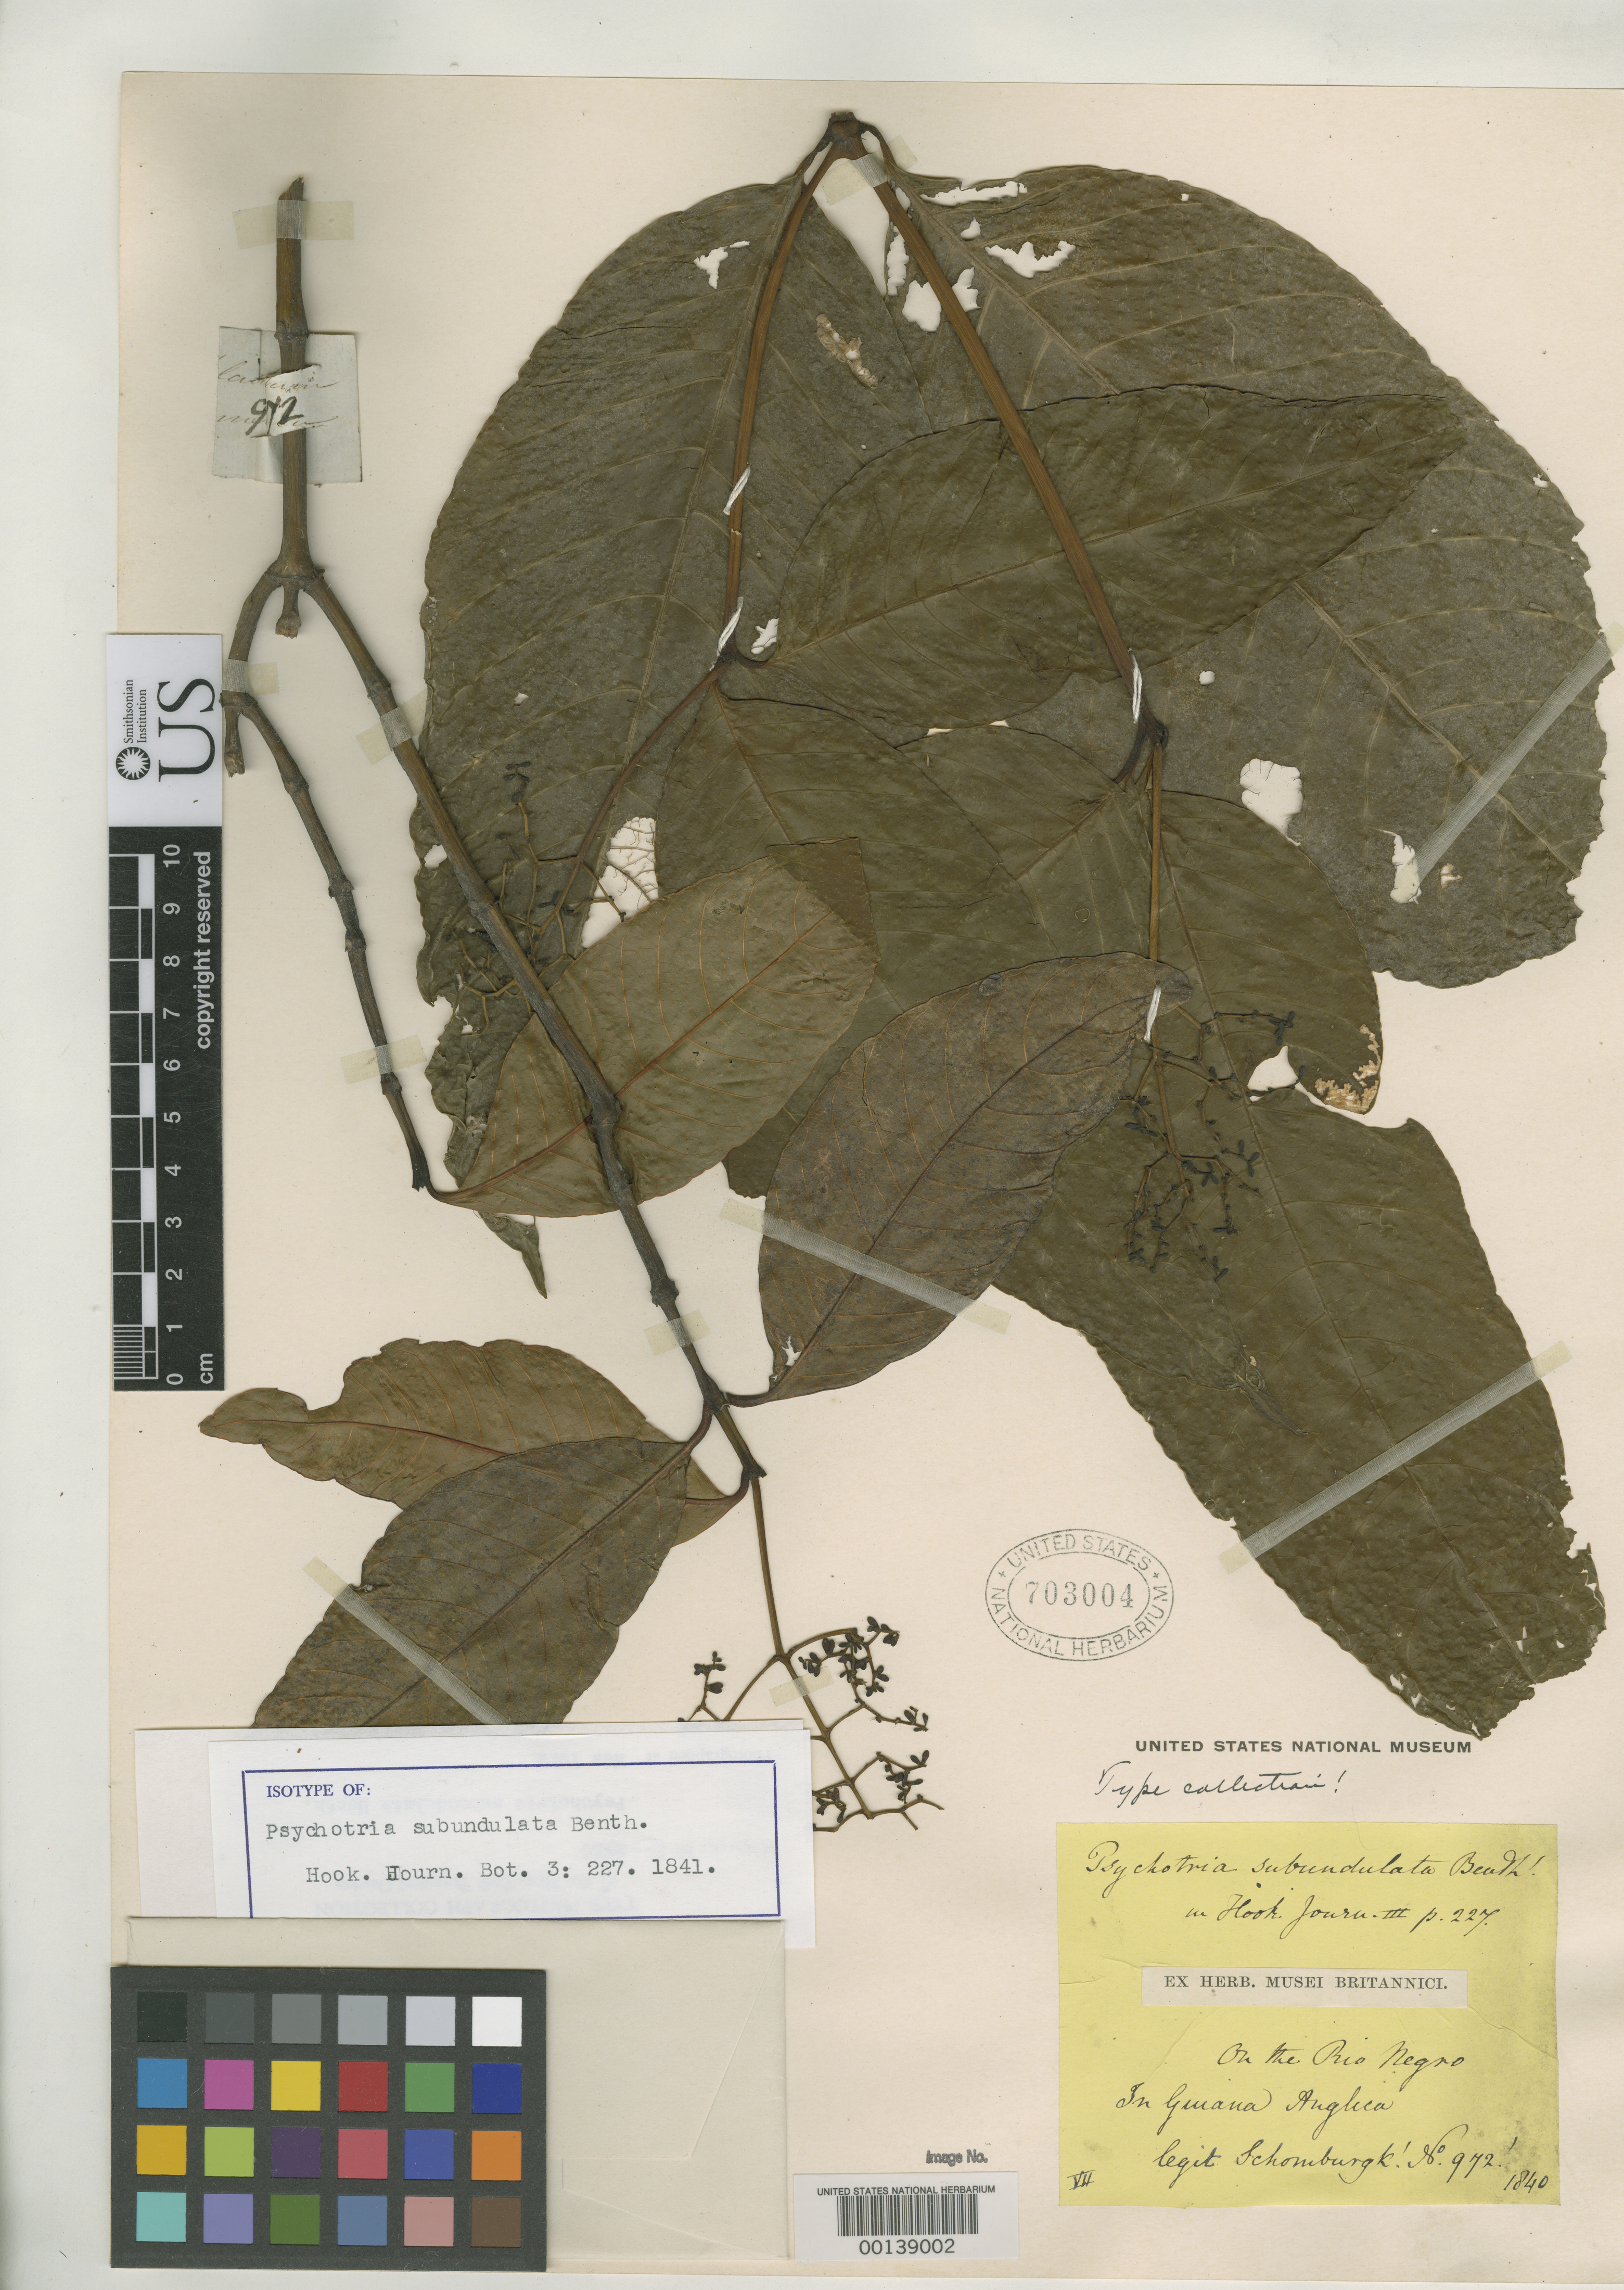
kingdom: Plantae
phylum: Tracheophyta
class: Magnoliopsida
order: Gentianales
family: Rubiaceae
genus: Psychotria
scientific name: Psychotria subundulata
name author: Benth.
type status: Isotype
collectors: M. R. Schomburgk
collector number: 972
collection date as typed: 1840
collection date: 1840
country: Guyana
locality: Rio Negro.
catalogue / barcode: US 703004